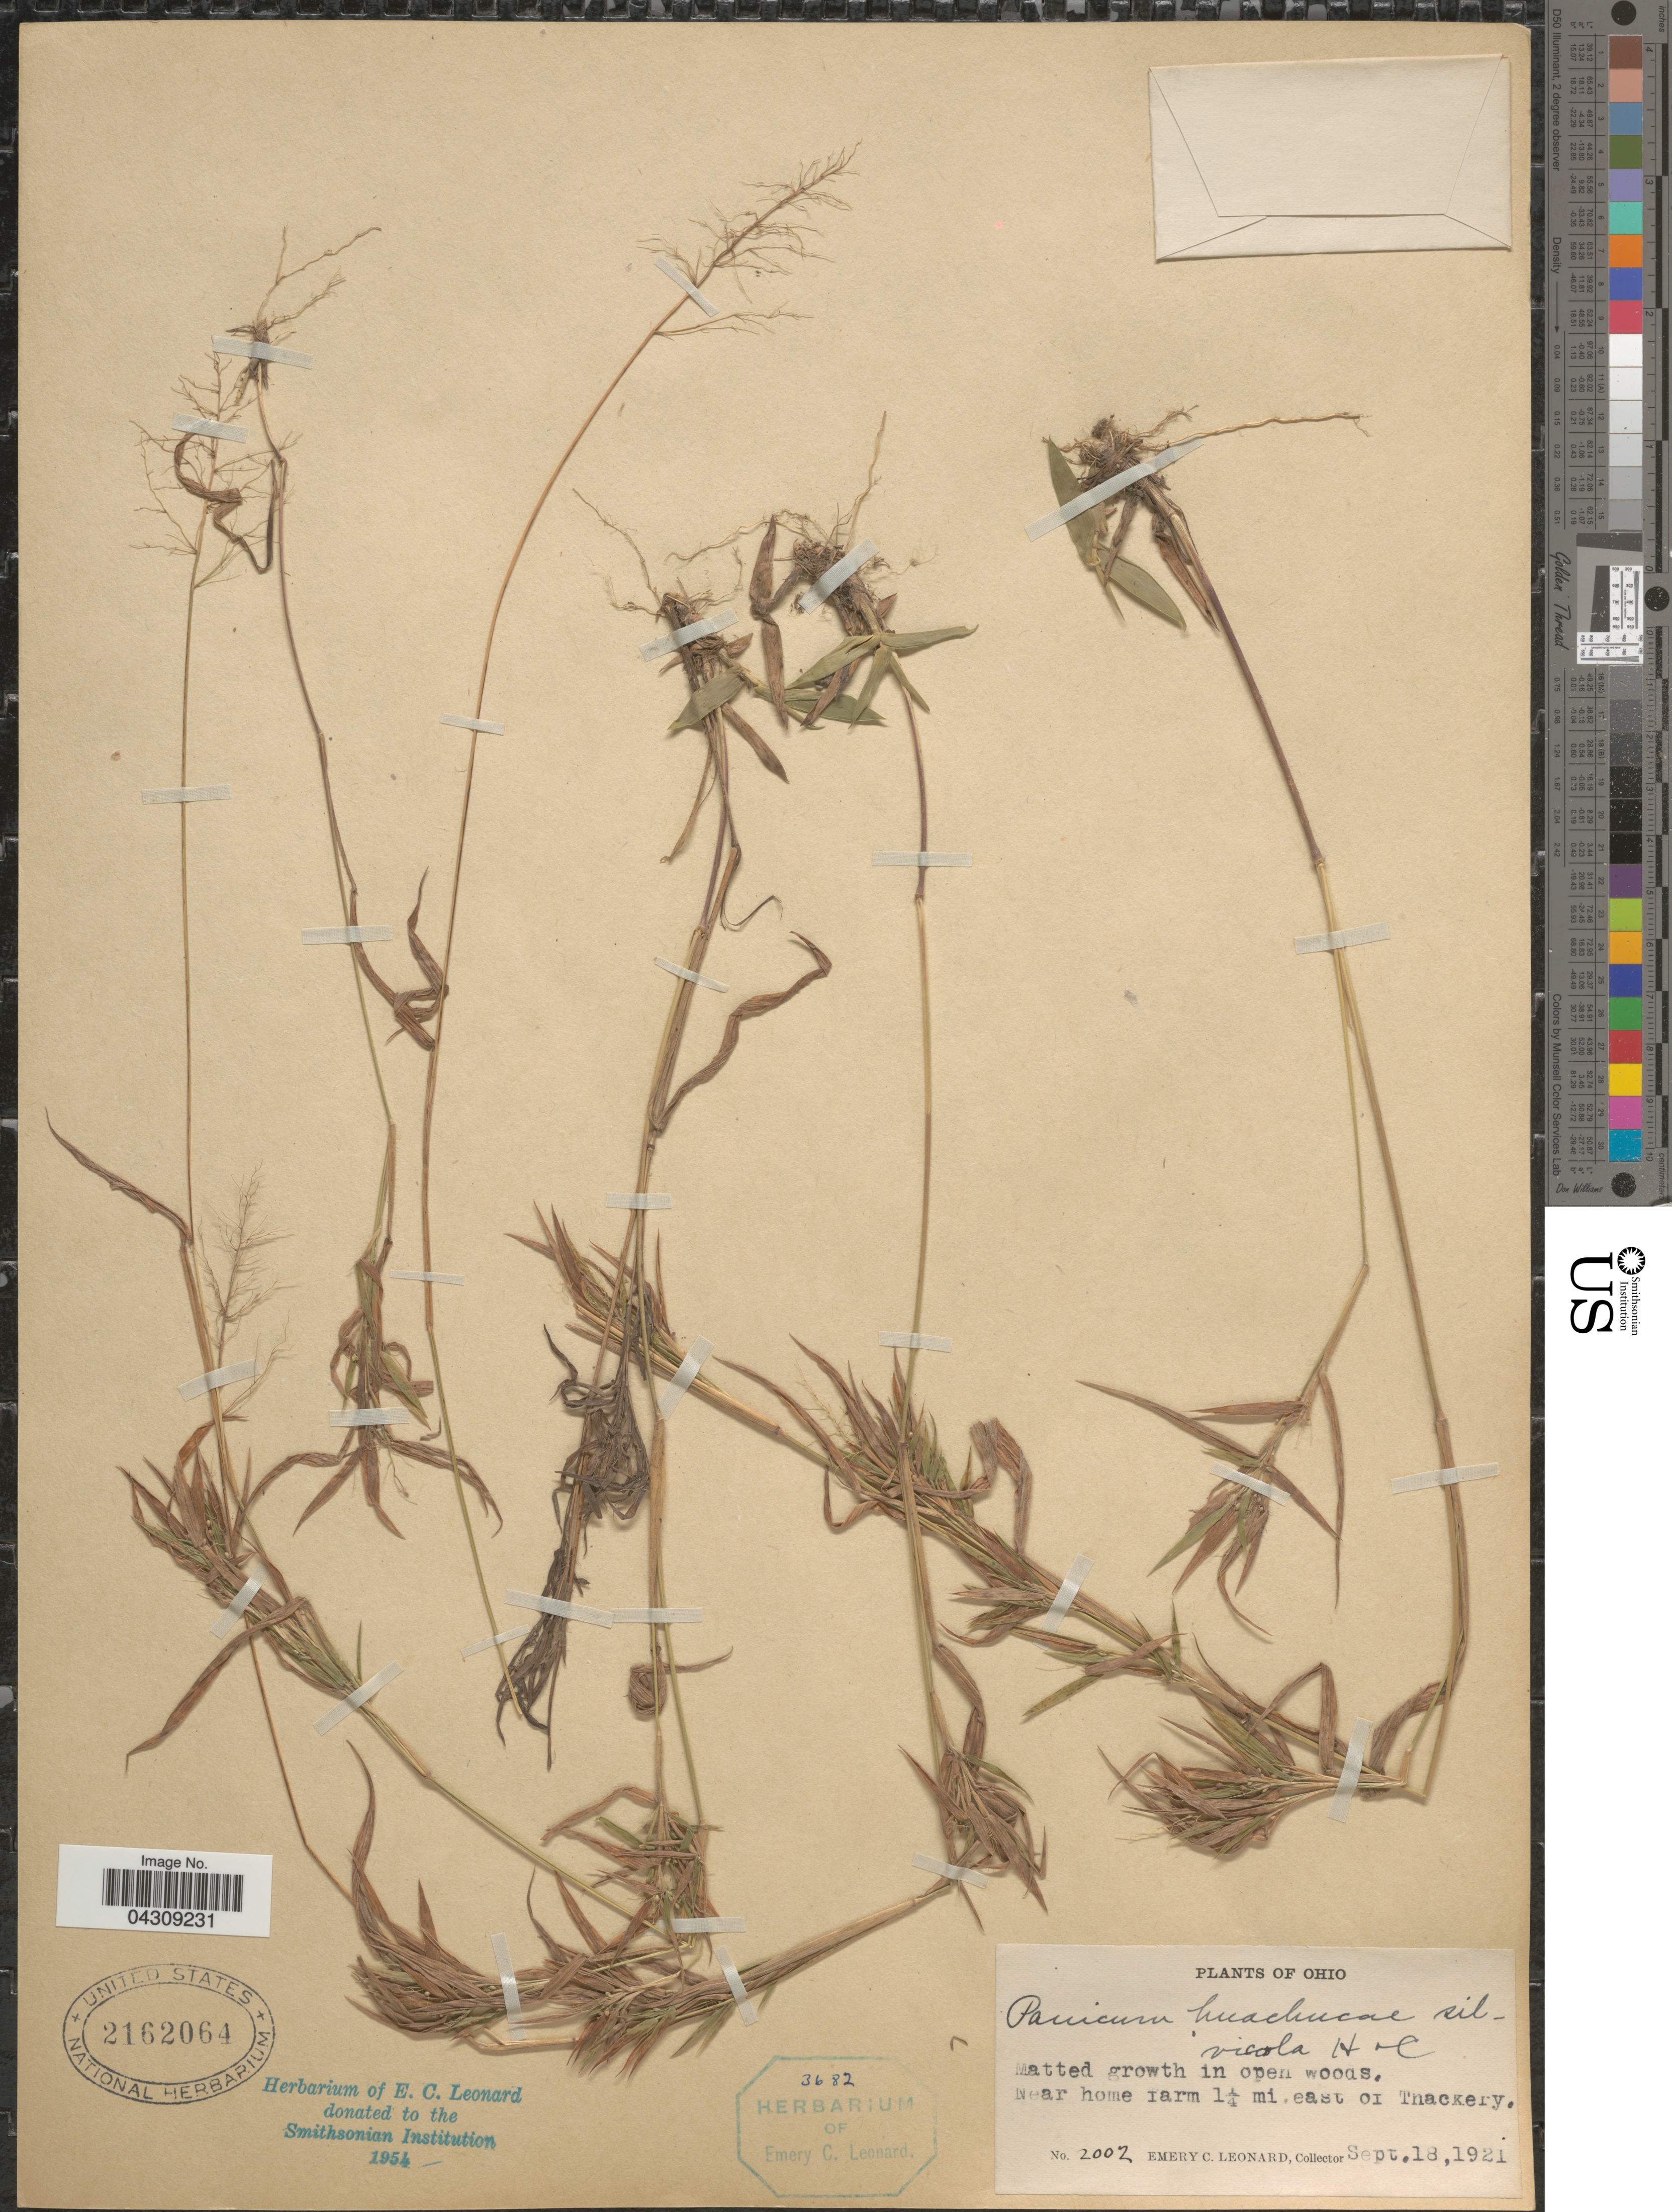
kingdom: Plantae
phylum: Tracheophyta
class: Liliopsida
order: Poales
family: Poaceae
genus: Dichanthelium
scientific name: Dichanthelium acuminatum var. acuminatum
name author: (Sw.) Gould & C.A. Clark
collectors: E. C. Leonard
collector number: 2002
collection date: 1921-09-18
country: United States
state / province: Ohio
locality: Near home farm 1¼ mi. east of Thackery.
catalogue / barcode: US 2162064